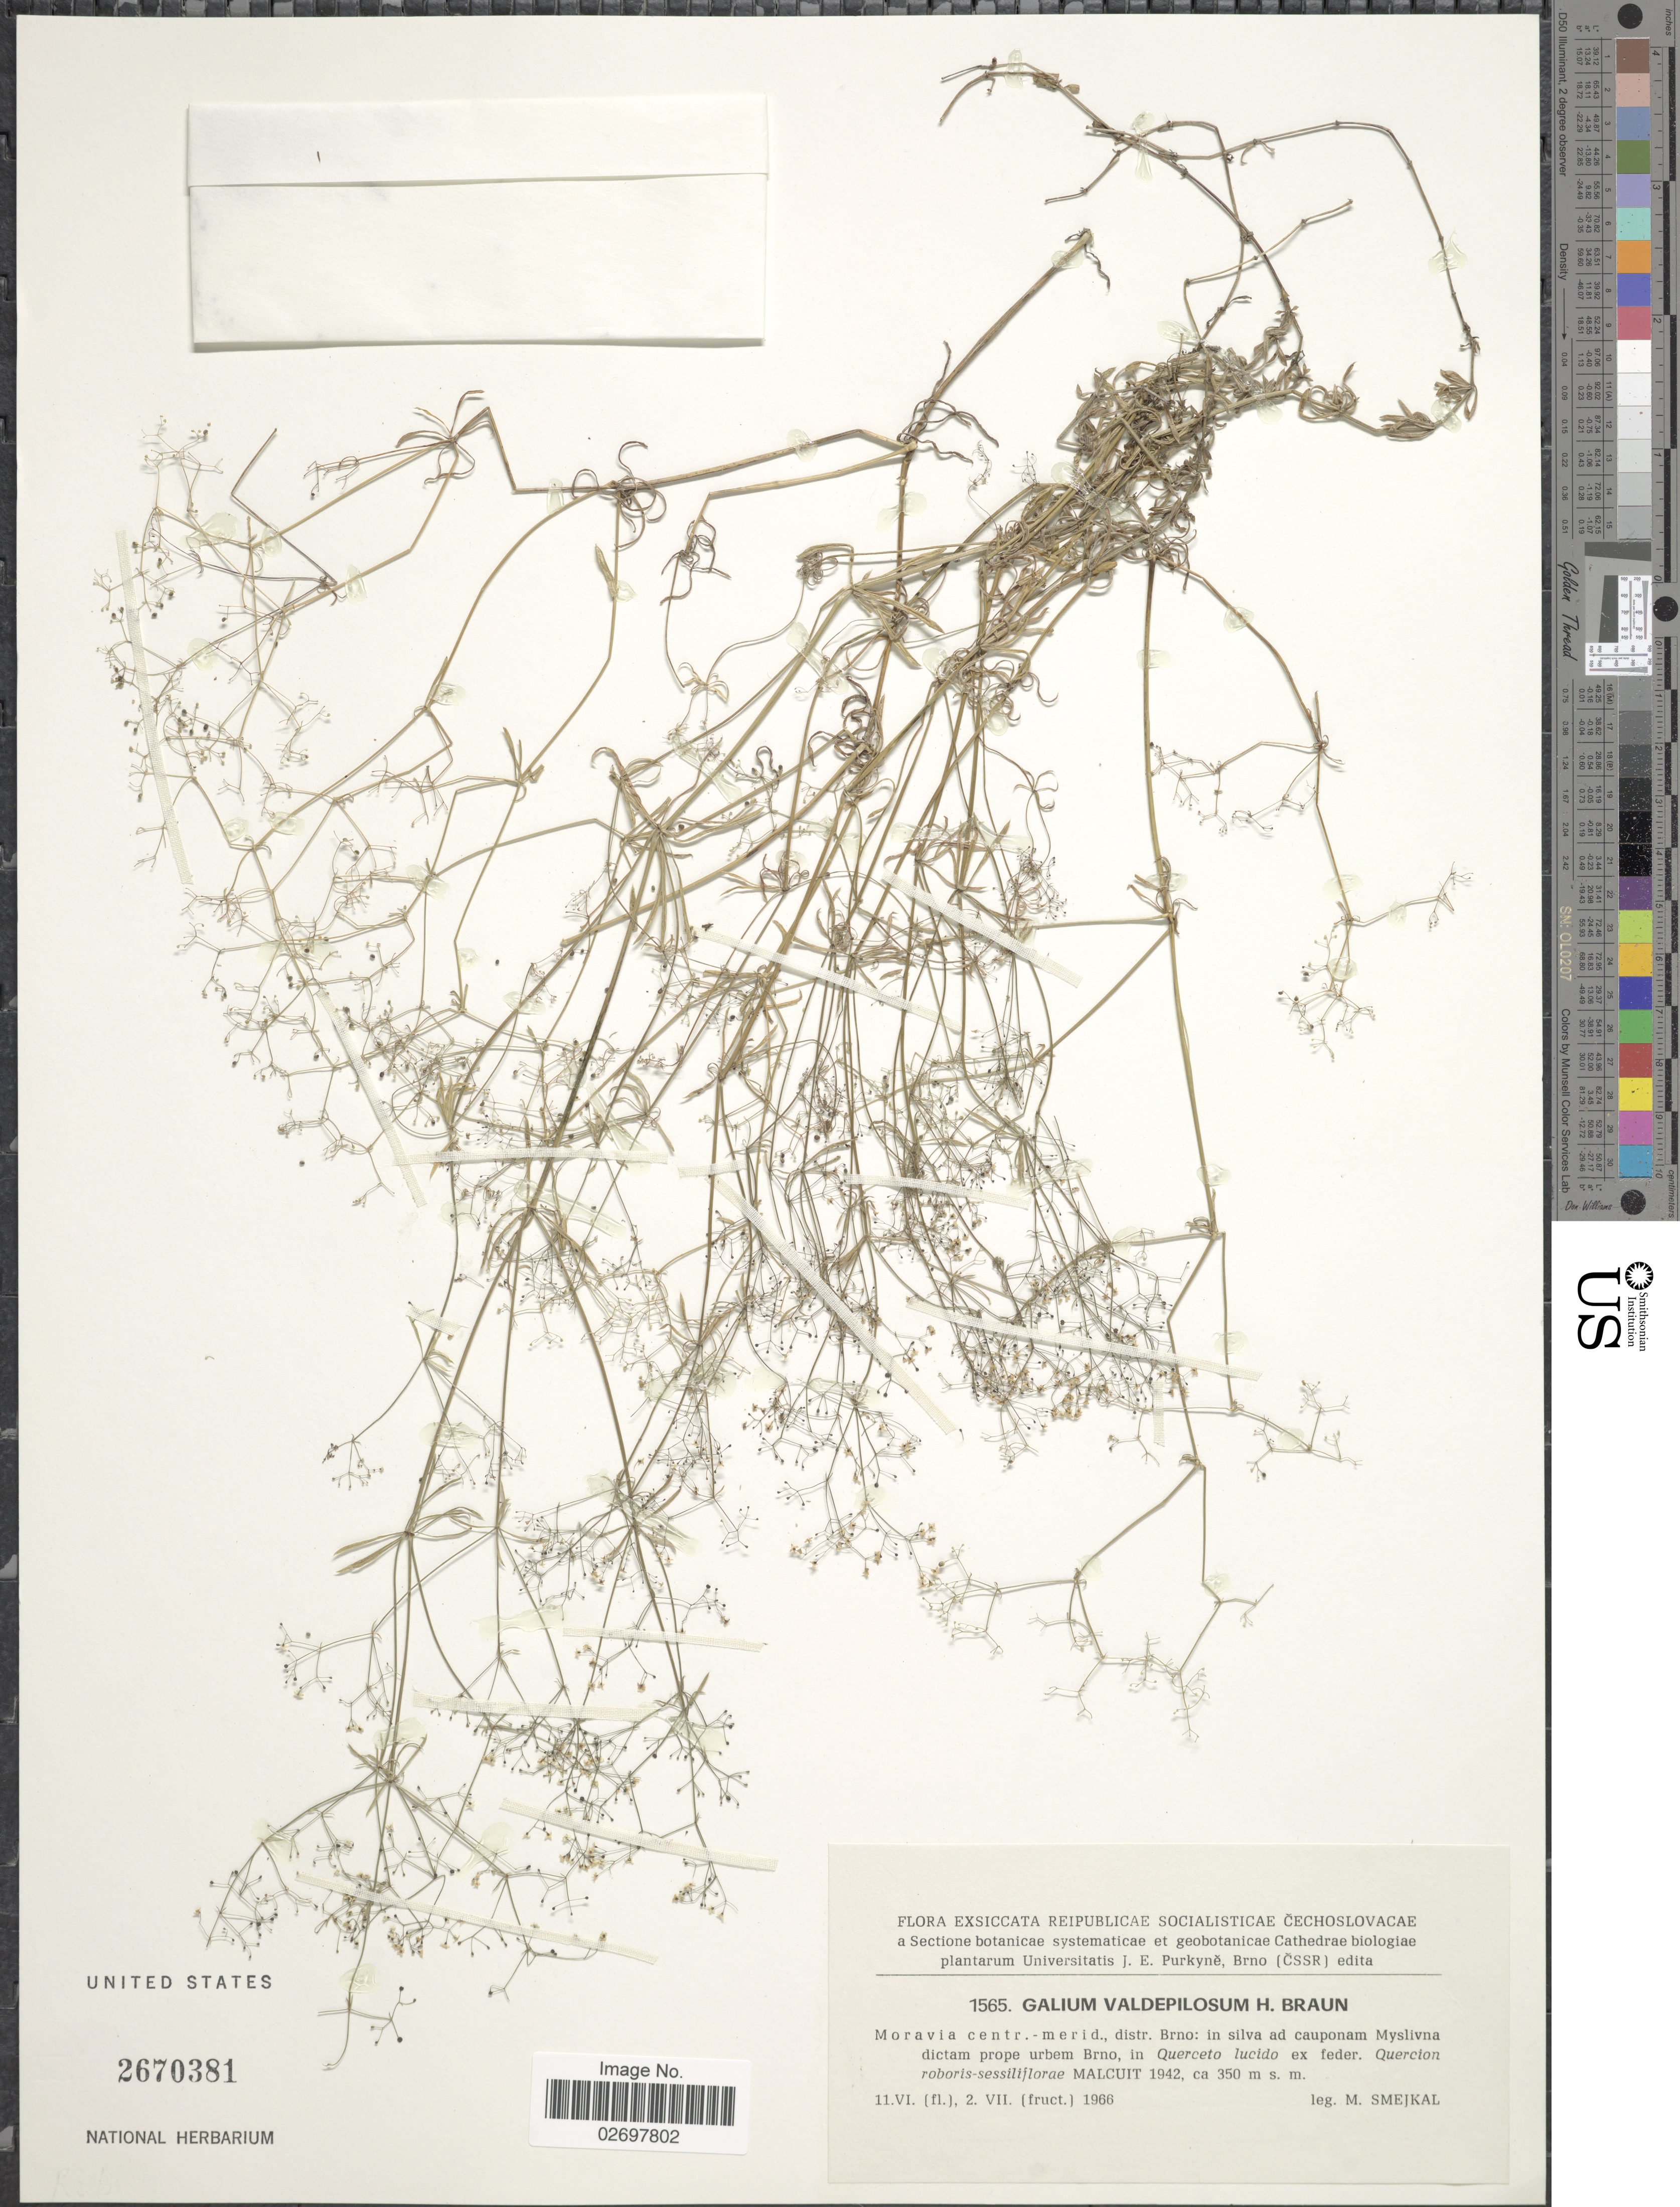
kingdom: Plantae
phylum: Tracheophyta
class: Magnoliopsida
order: Gentianales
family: Rubiaceae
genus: Galium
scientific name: Galium valdepilosum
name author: Heinr. Braun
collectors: Smejkal, M.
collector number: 1565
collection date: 1966-06-11/1966-07-02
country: Czechia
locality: Reipublicae Socialisticae Cechoslovacae. Moravia centr. merid., distr. Brno: in silva ad cauponam Myslivna dictam prope urbem Brno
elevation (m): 350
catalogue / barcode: US 2670381